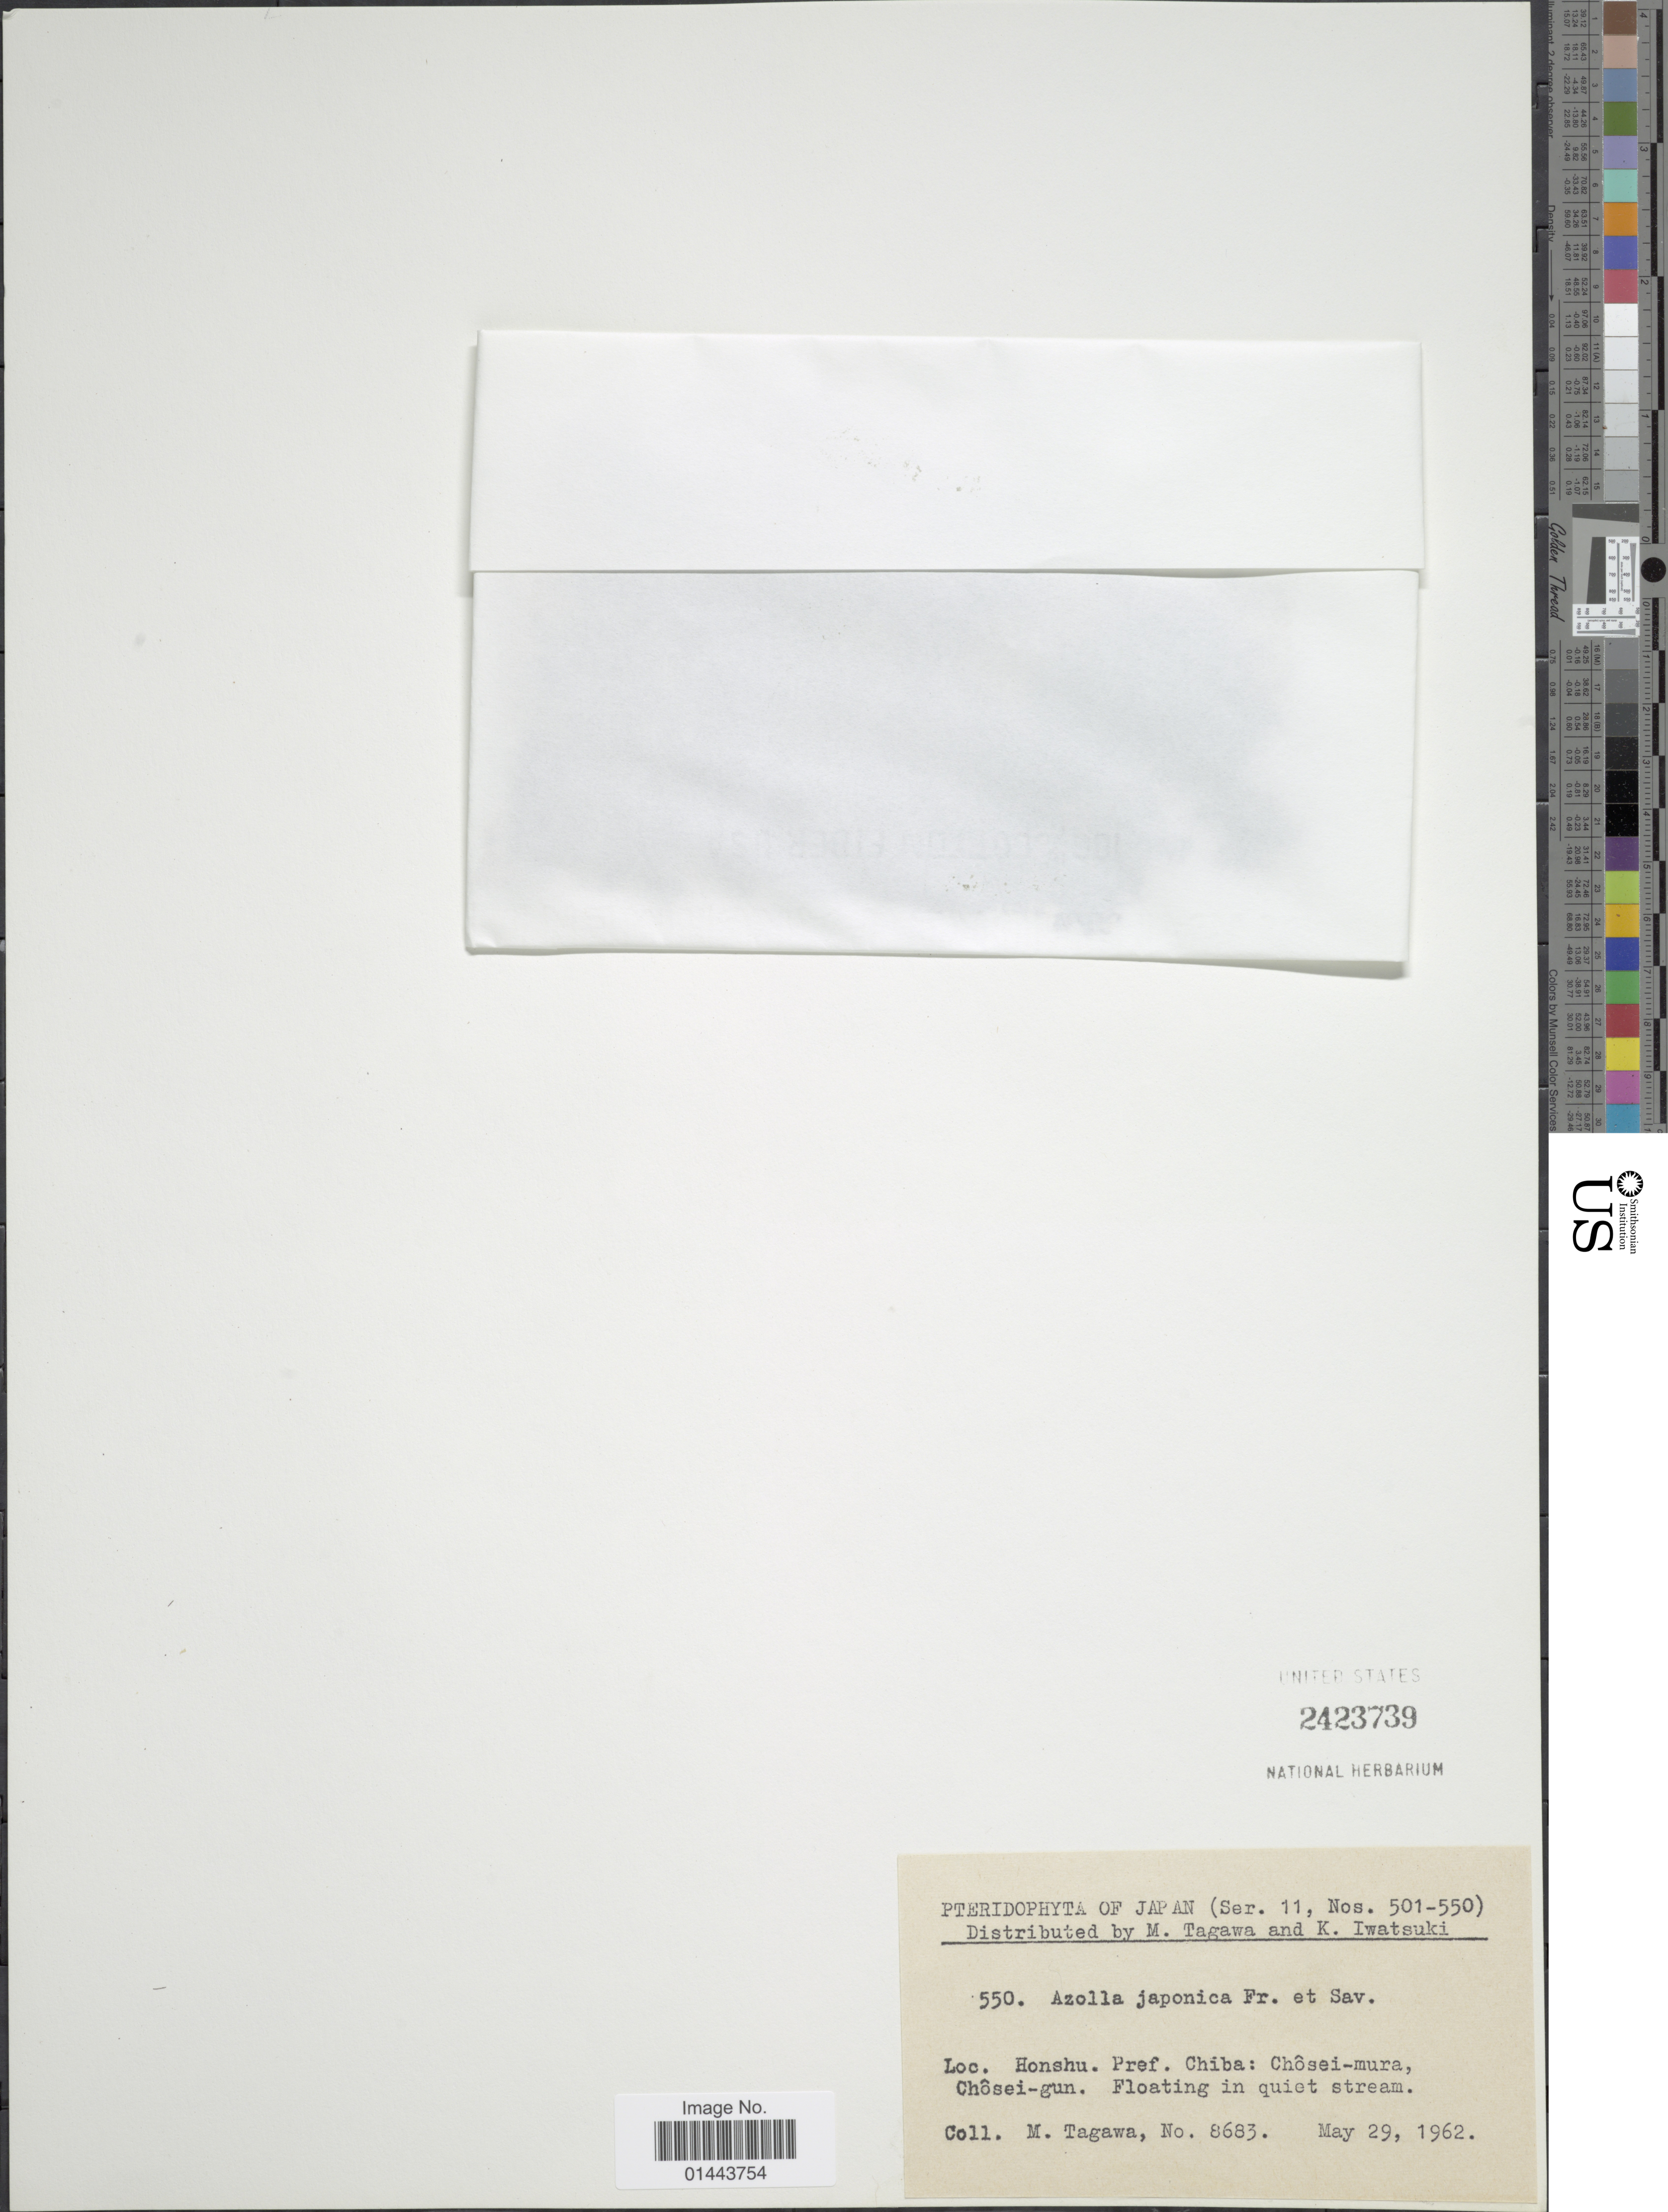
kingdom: Plantae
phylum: Tracheophyta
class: Polypodiopsida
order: Salviniales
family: Salviniaceae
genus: Azolla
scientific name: Azolla japonica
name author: Nakai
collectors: M. Tagawa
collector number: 8683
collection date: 1962-05-29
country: Japan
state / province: Tiba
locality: Honshu; Chosei-mura, Chosei-gun, floating in quiet stream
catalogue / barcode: US 2423739